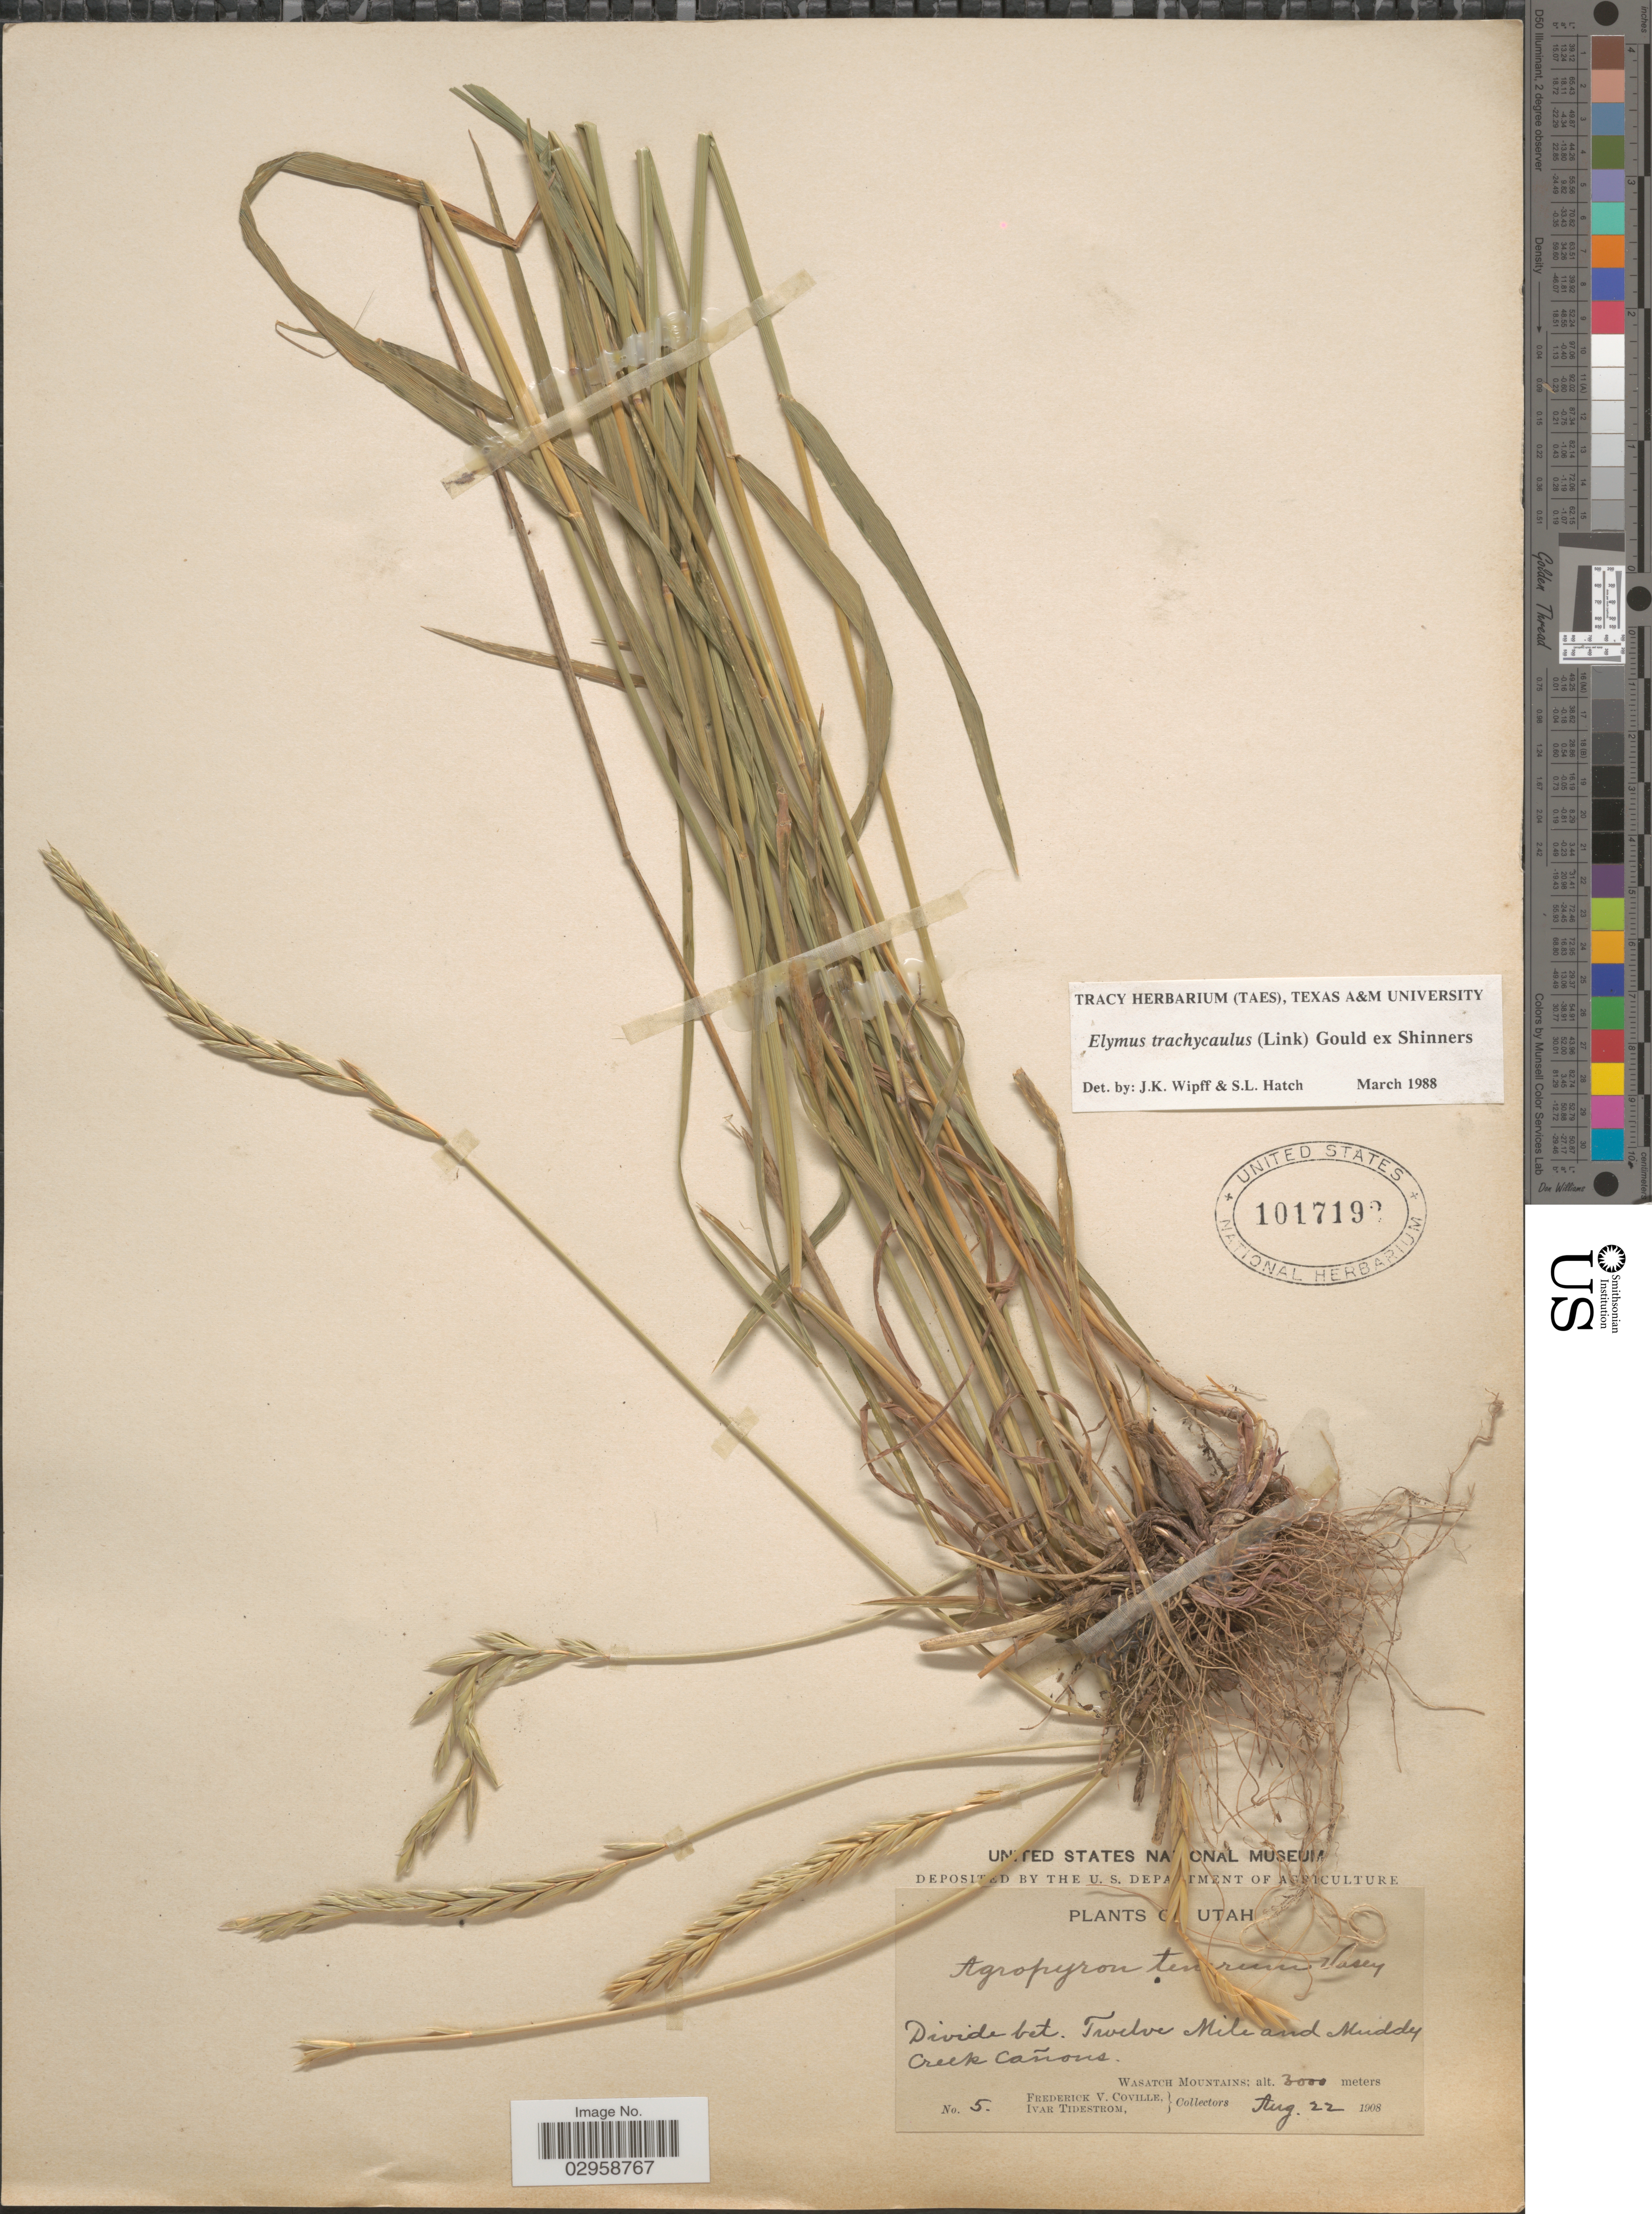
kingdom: Plantae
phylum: Tracheophyta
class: Liliopsida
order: Poales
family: Poaceae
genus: Elymus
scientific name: Elymus trachycaulus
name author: (Link) Gould ex Shinners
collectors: F. V. Coville & I. F. Tidestrom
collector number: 5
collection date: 1908-08-22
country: United States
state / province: Utah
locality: Divide bet. Twelve Mile and Muddy Creek Cañons. Wasatch Mountains.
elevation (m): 3000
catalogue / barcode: US 1017192